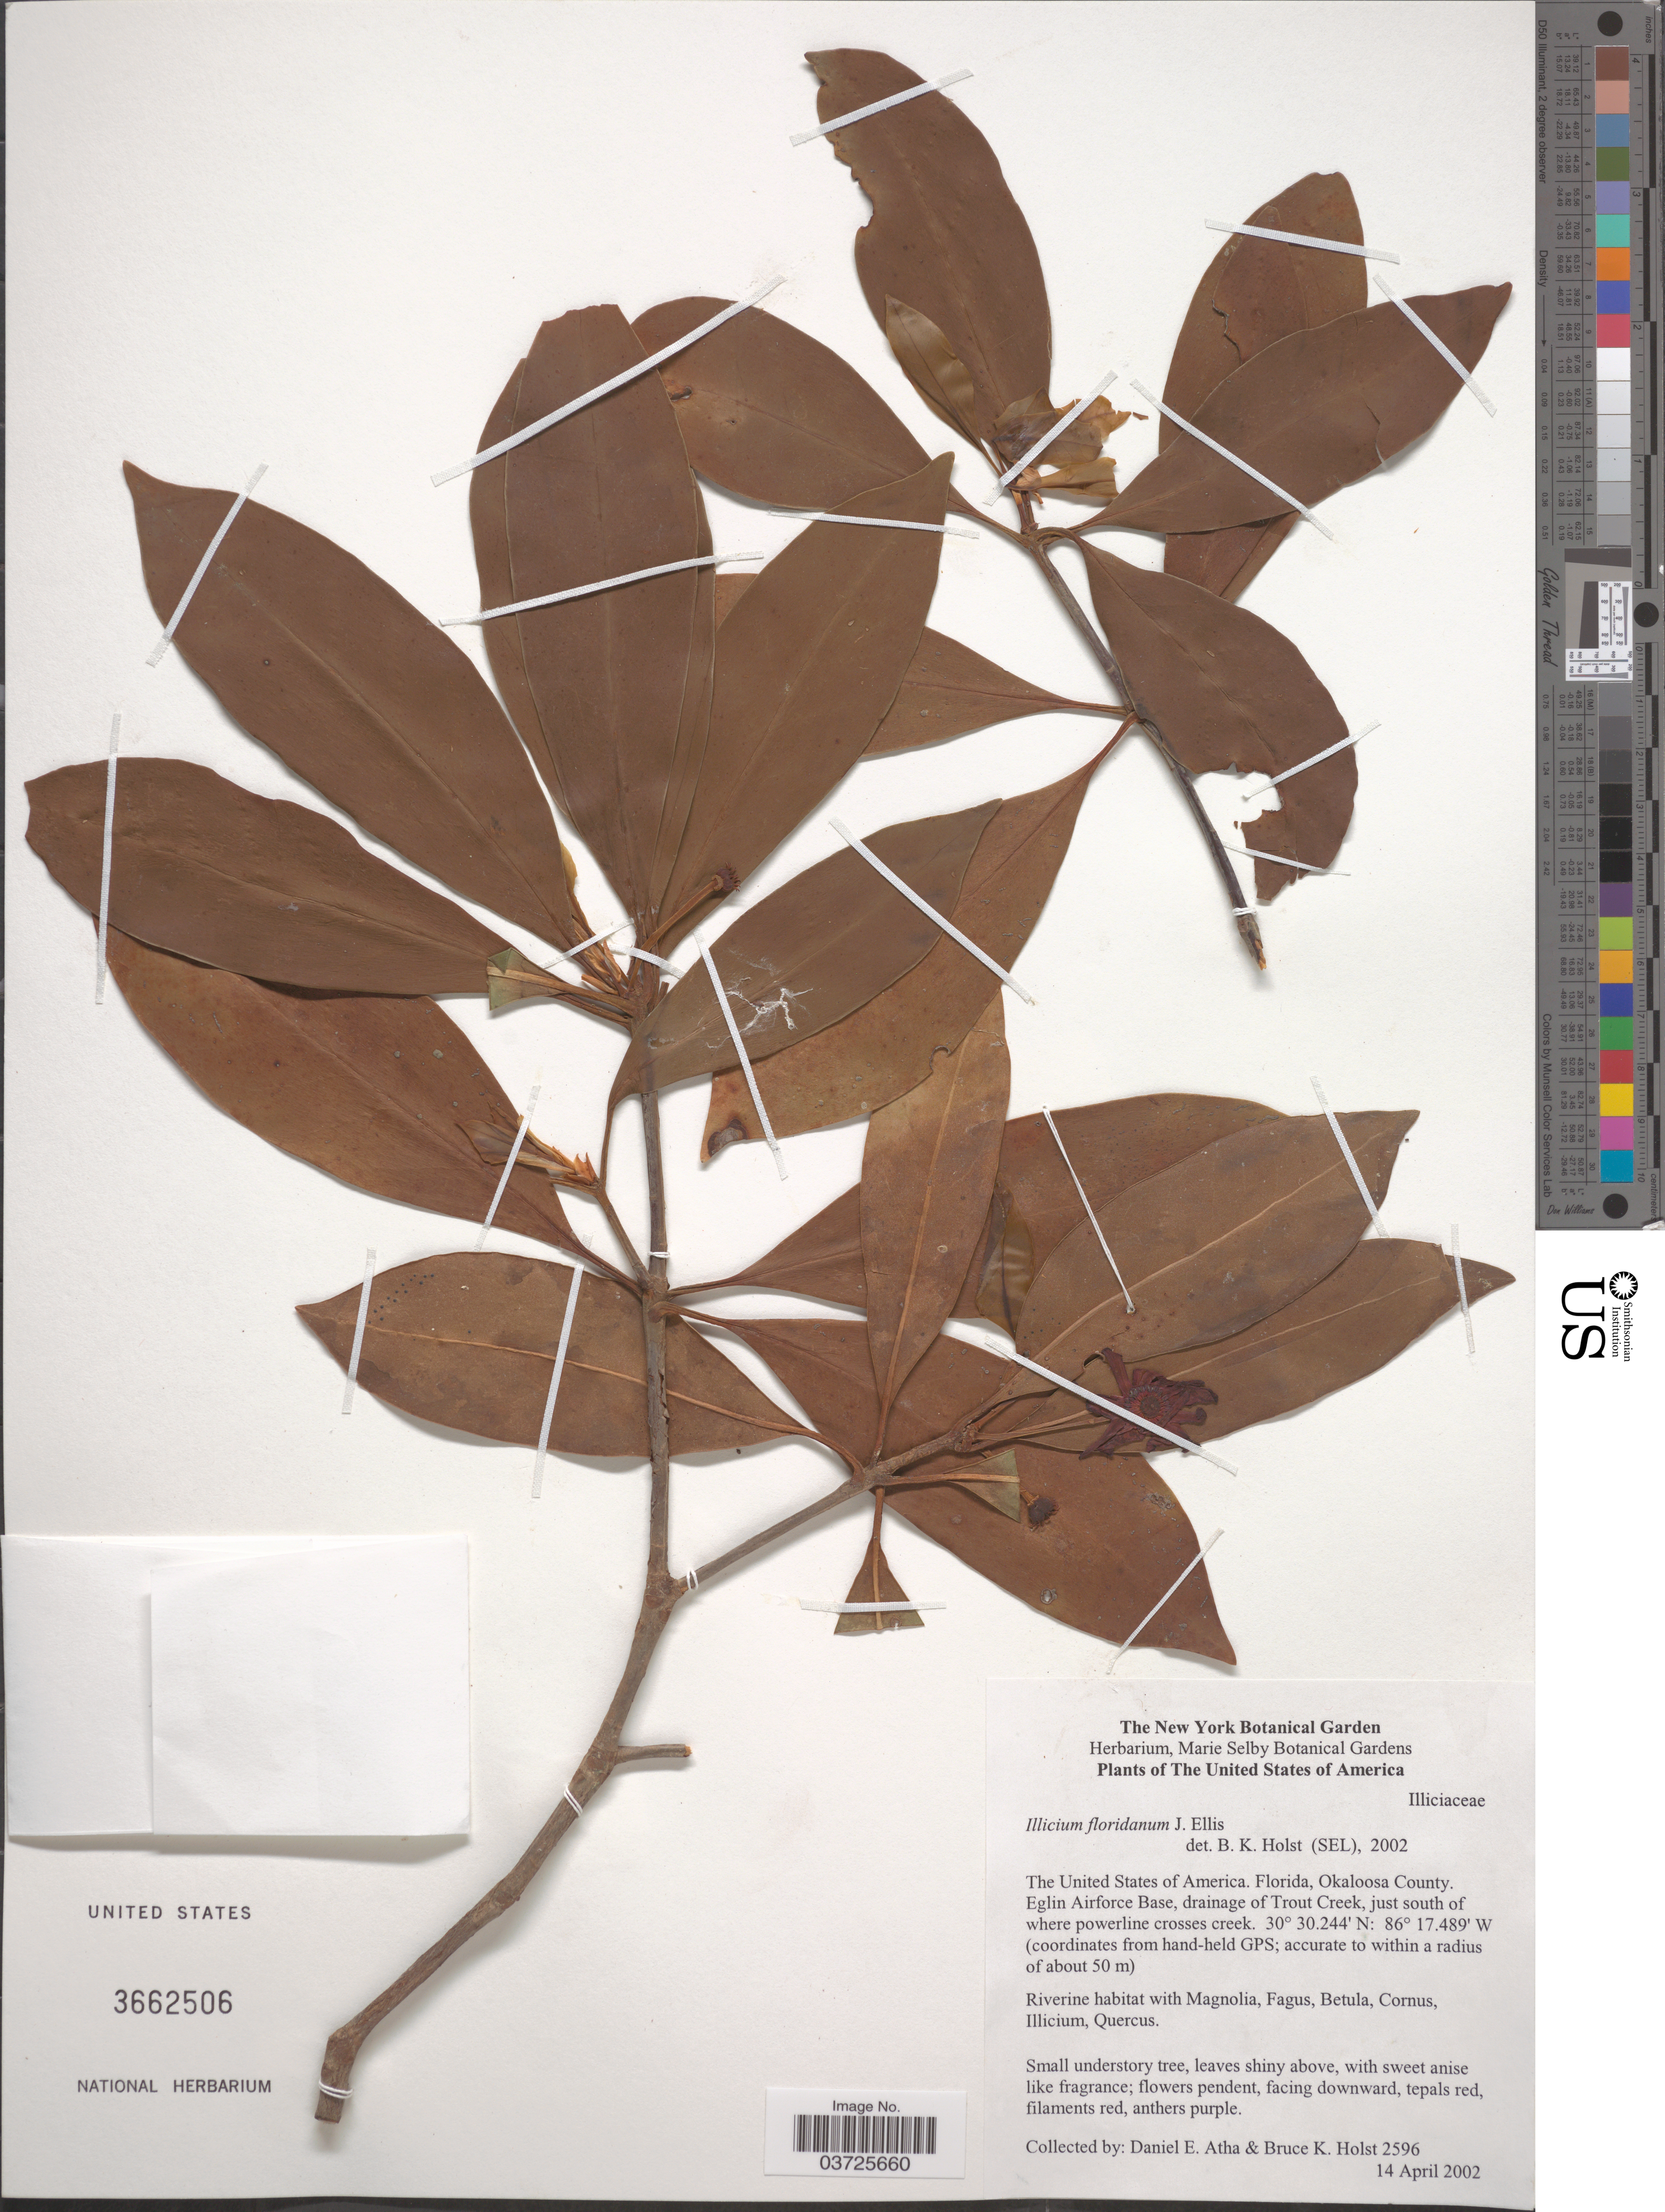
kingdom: Plantae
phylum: Tracheophyta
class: Magnoliopsida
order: Austrobaileyales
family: Schisandraceae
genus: Illicium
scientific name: Illicium floridanum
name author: J. Ellis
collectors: D. Atha & B. Holst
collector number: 2596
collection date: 2002-04-14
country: United States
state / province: Florida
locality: Okaloosa County. Eglin Airforce Base, drainage of Trout Creek, just south of where powerline crosses creek.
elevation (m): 50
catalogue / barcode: US 3662506